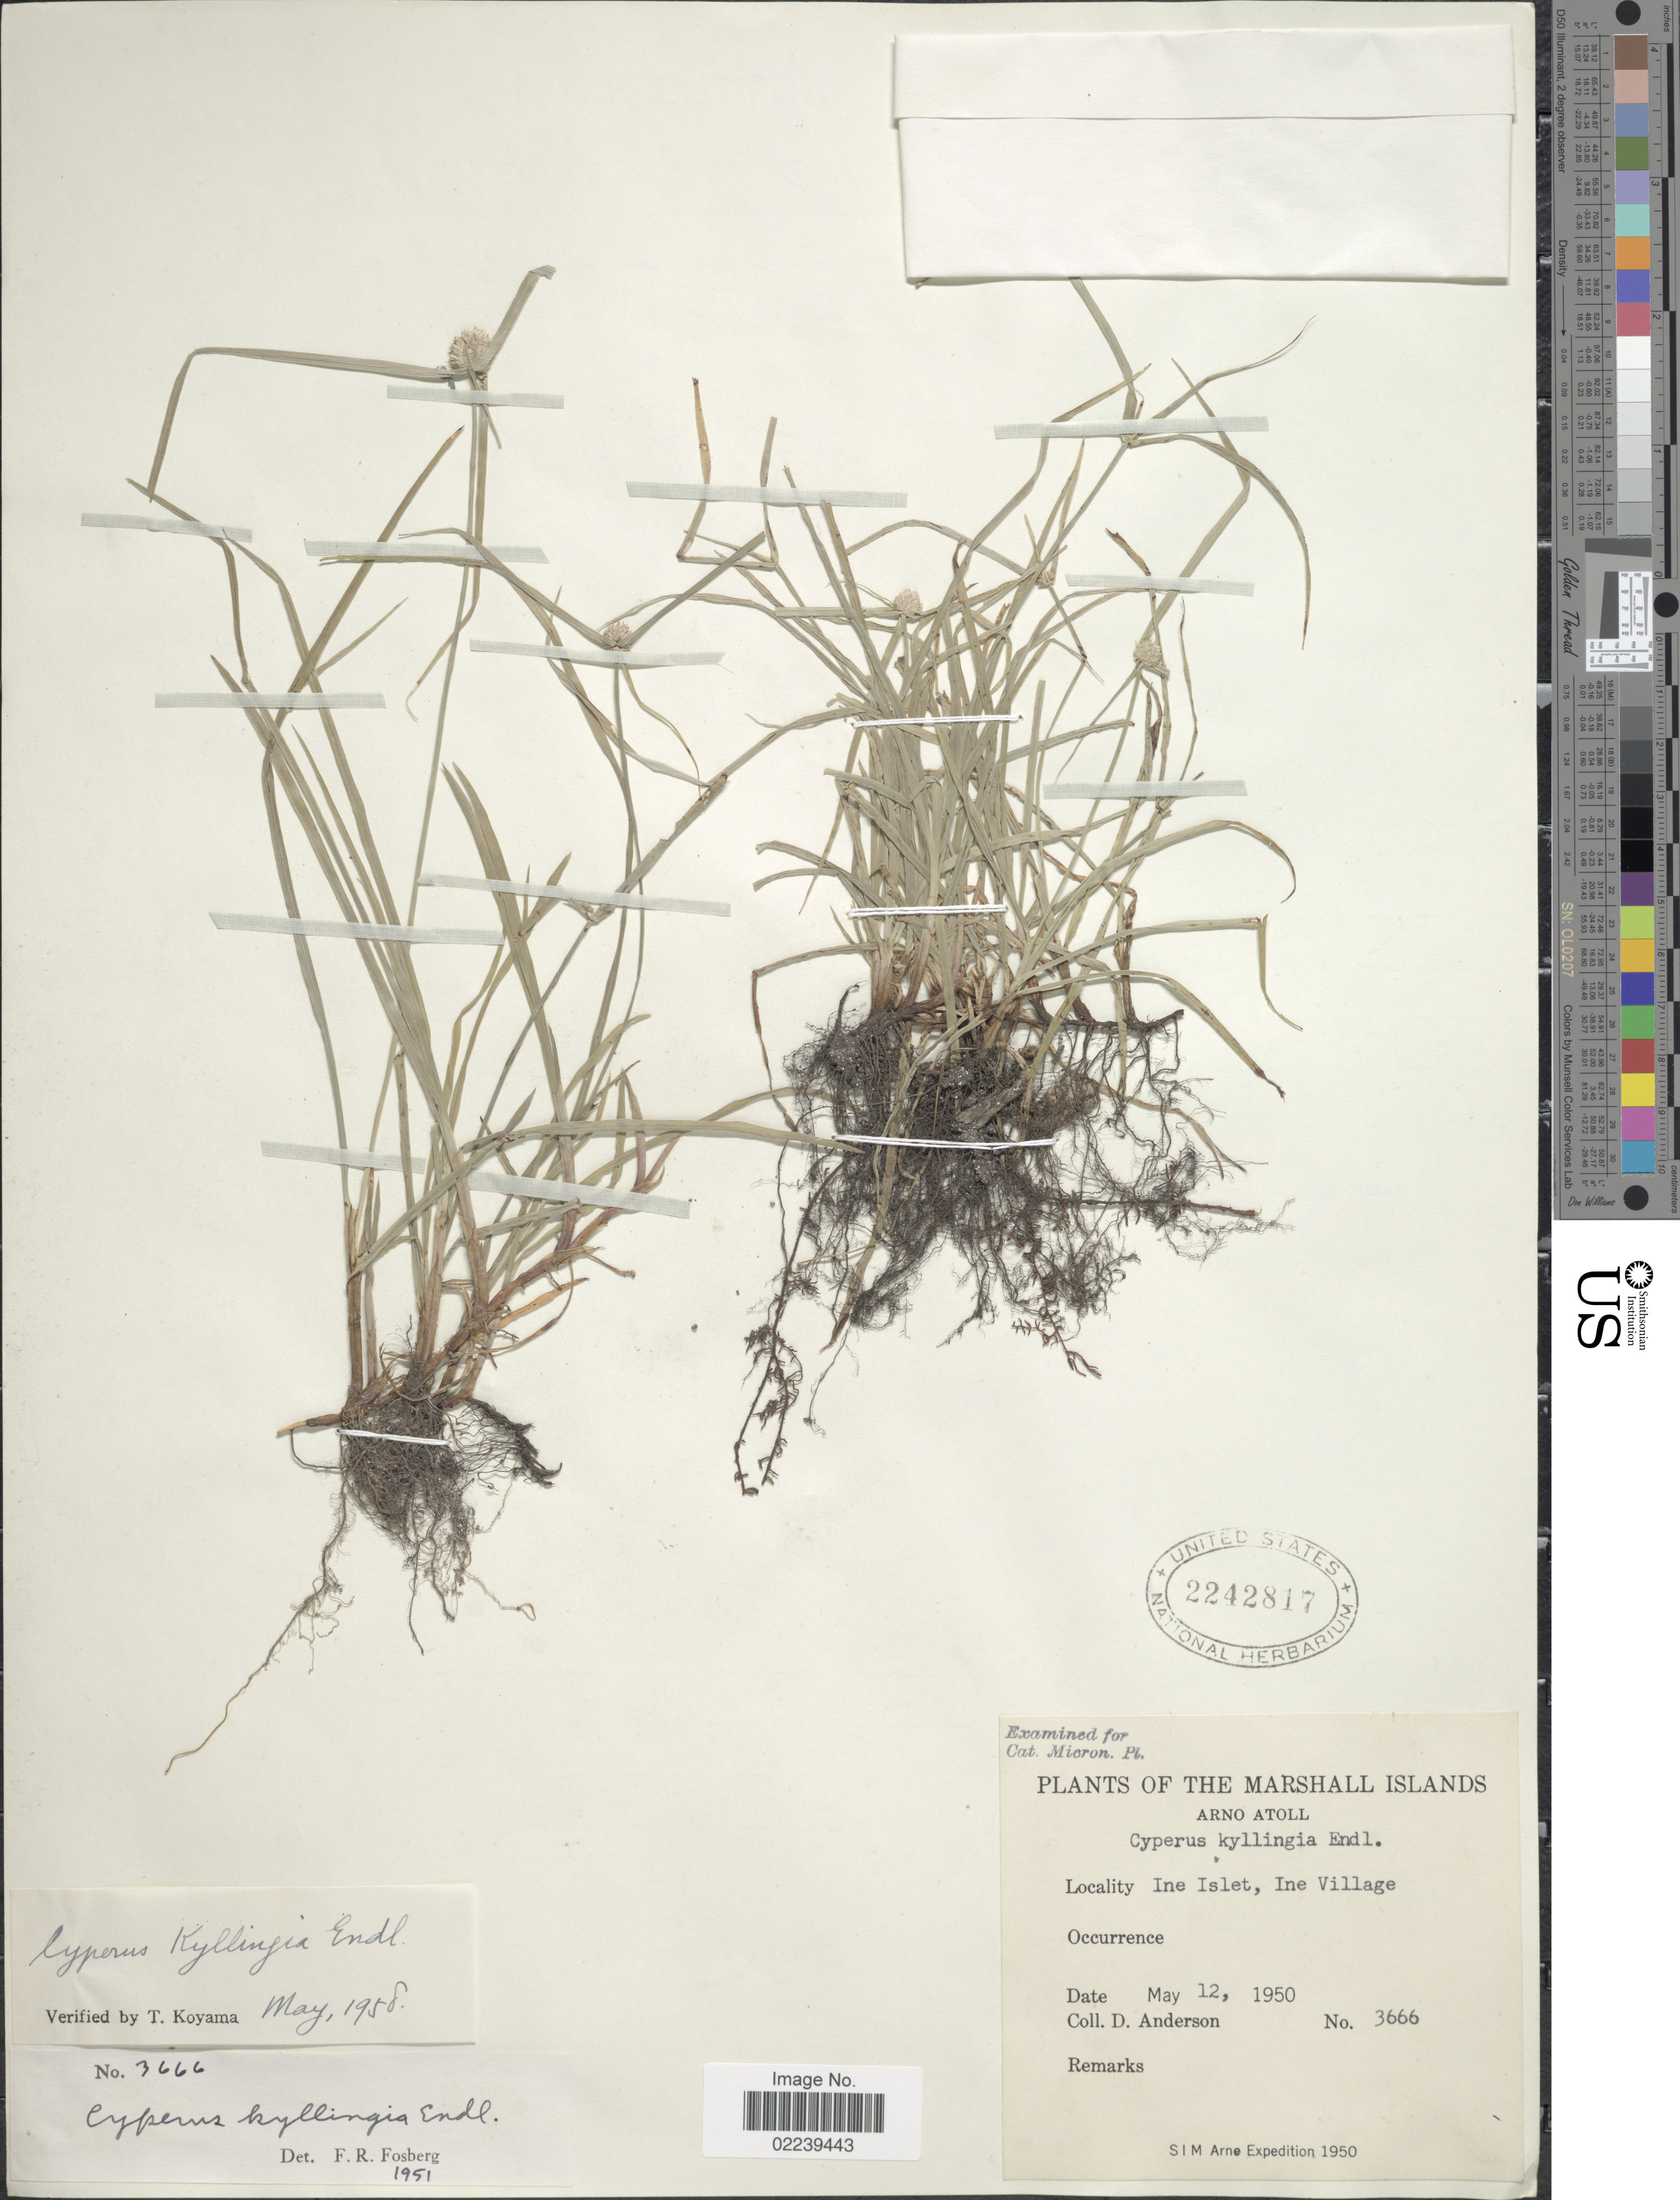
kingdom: Plantae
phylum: Tracheophyta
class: Liliopsida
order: Poales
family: Cyperaceae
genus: Cyperus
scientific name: Cyperus mindorensis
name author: (Steud.) Huygh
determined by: Strong, M. T., (US), Smithsonian Institution - National Museum of Natural History (UNITED STATES)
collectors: D. Anderson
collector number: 3666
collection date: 1950-05-12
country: Marshall Islands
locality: The Marshall Islands, Anro Atoll, Ine Islet, Ine Village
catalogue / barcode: US 2242817